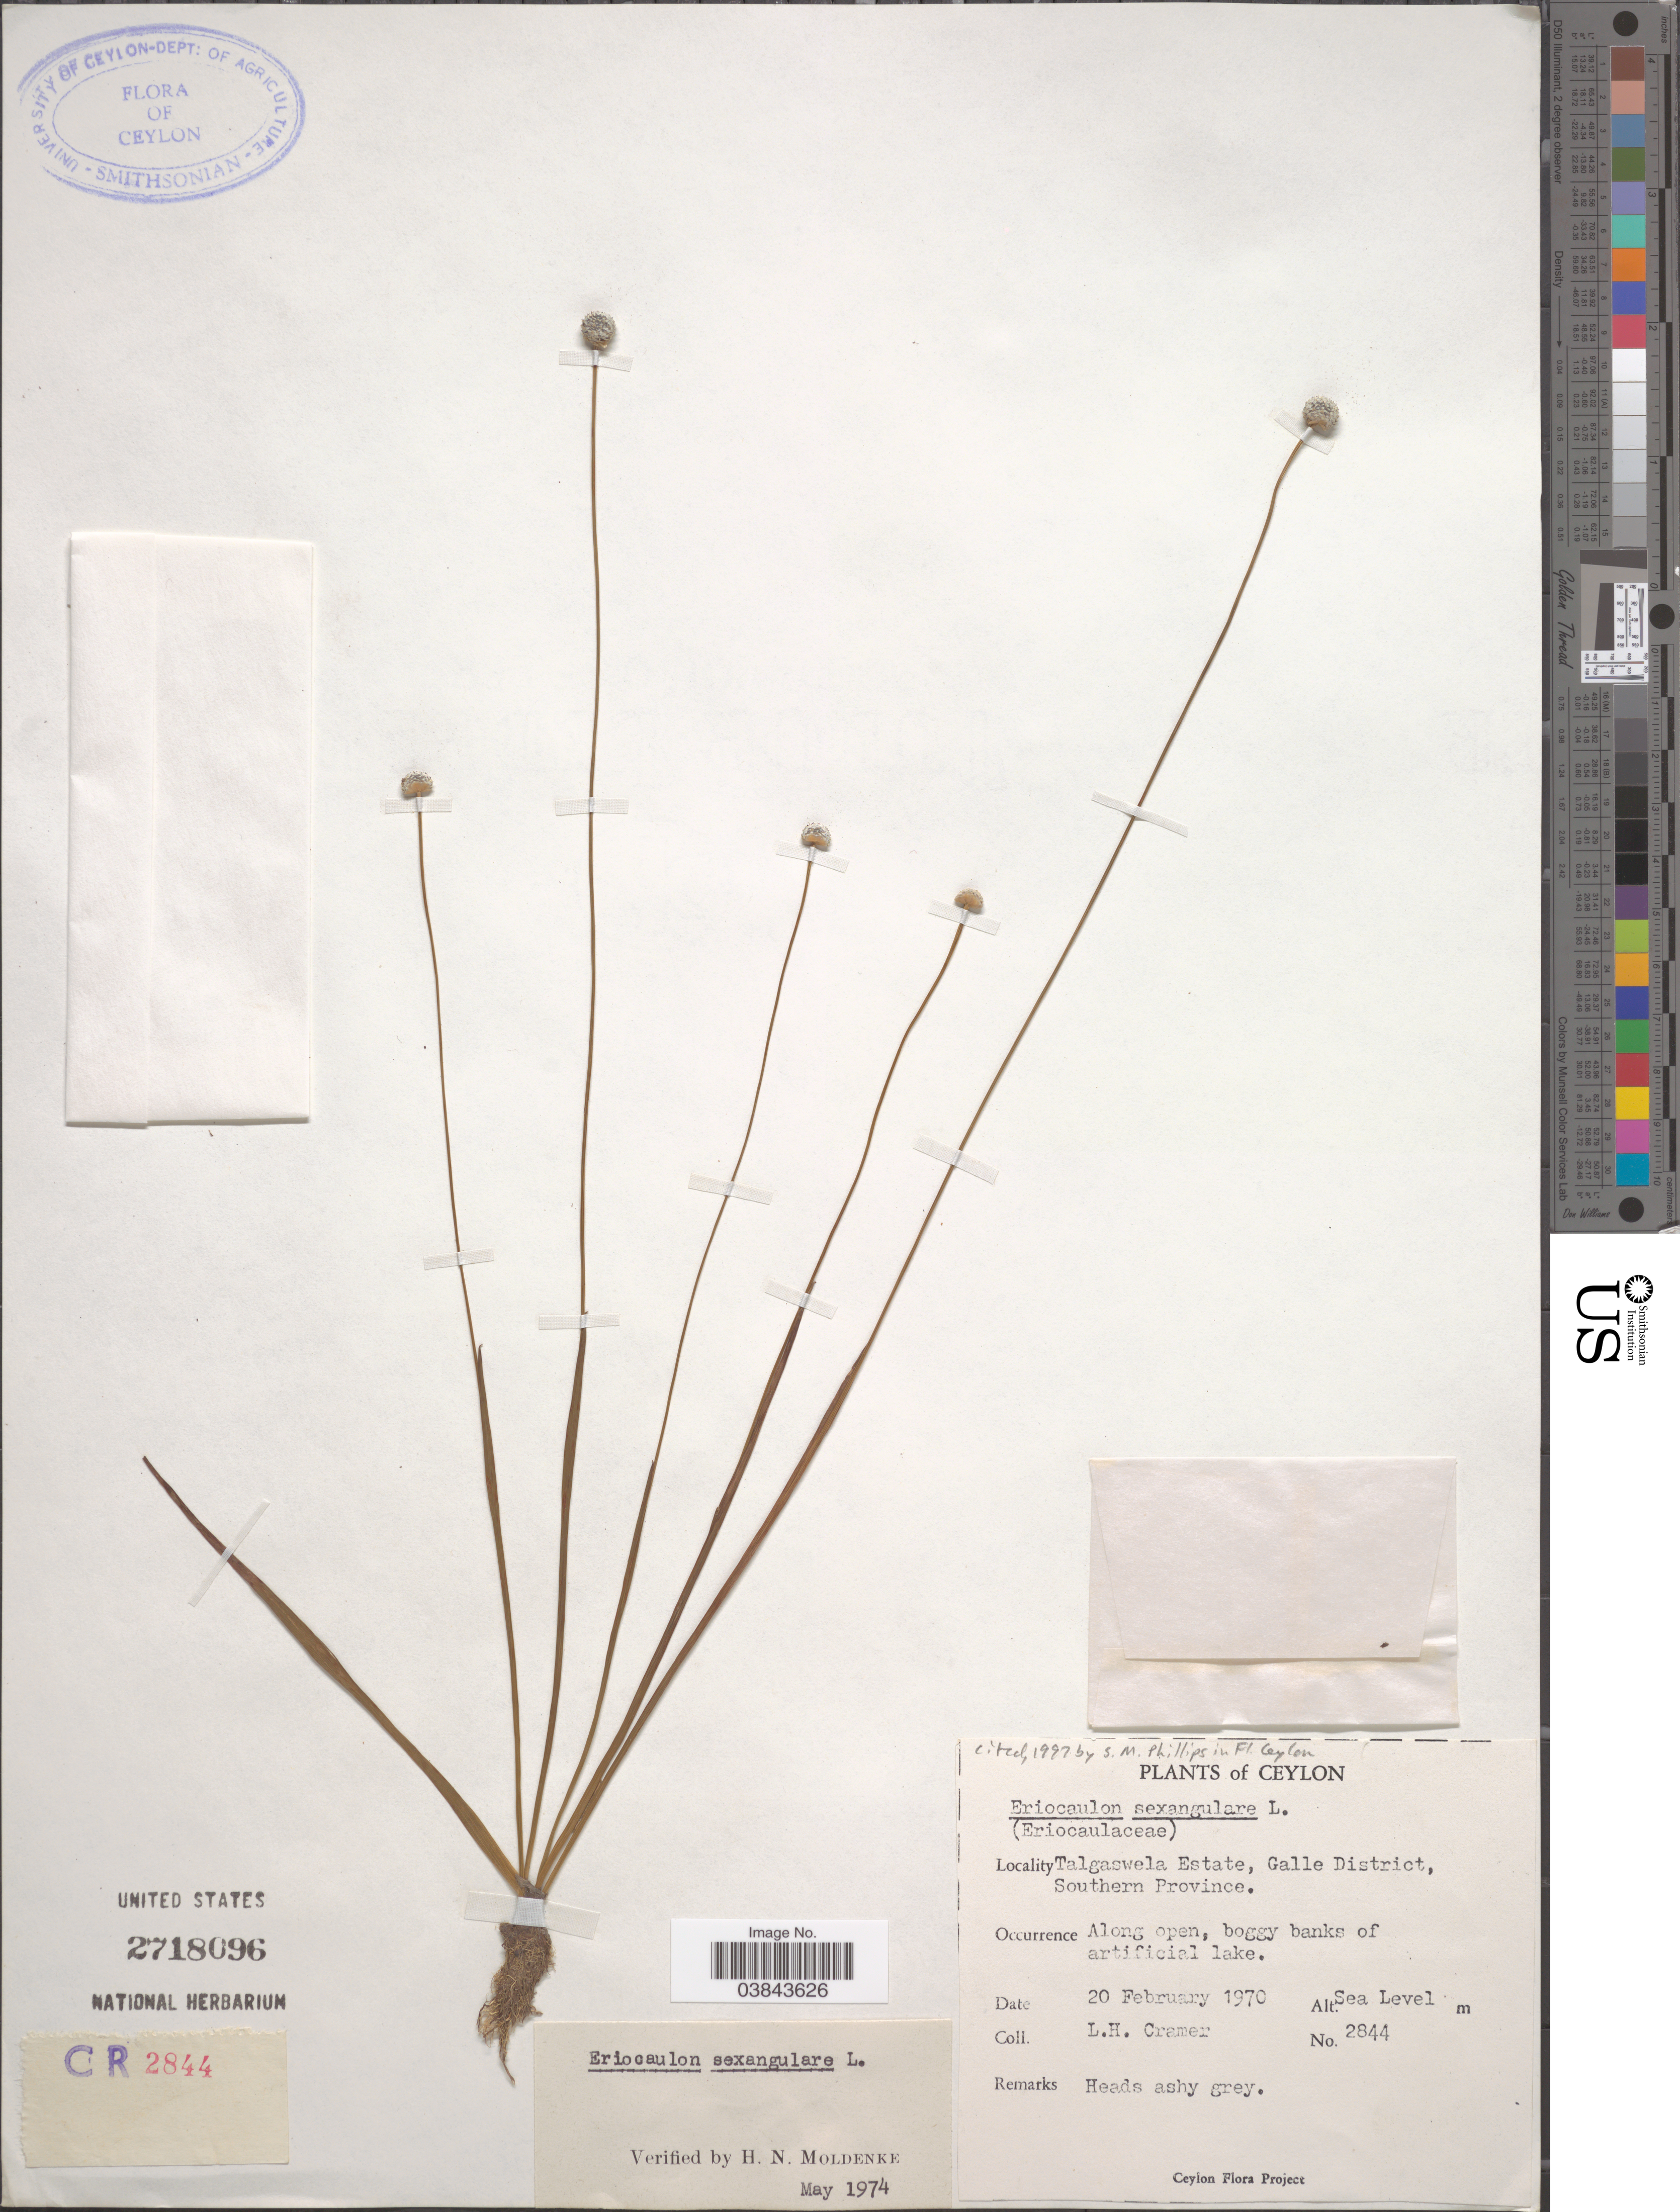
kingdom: Plantae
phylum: Tracheophyta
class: Liliopsida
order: Poales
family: Eriocaulaceae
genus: Eriocaulon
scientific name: Eriocaulon sexangulare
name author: L.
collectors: L. H. Cramer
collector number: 2844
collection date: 1970-02-20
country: Sri Lanka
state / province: Southern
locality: Ceylon. Talgaswela Estate, Galle District.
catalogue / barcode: US 2718096